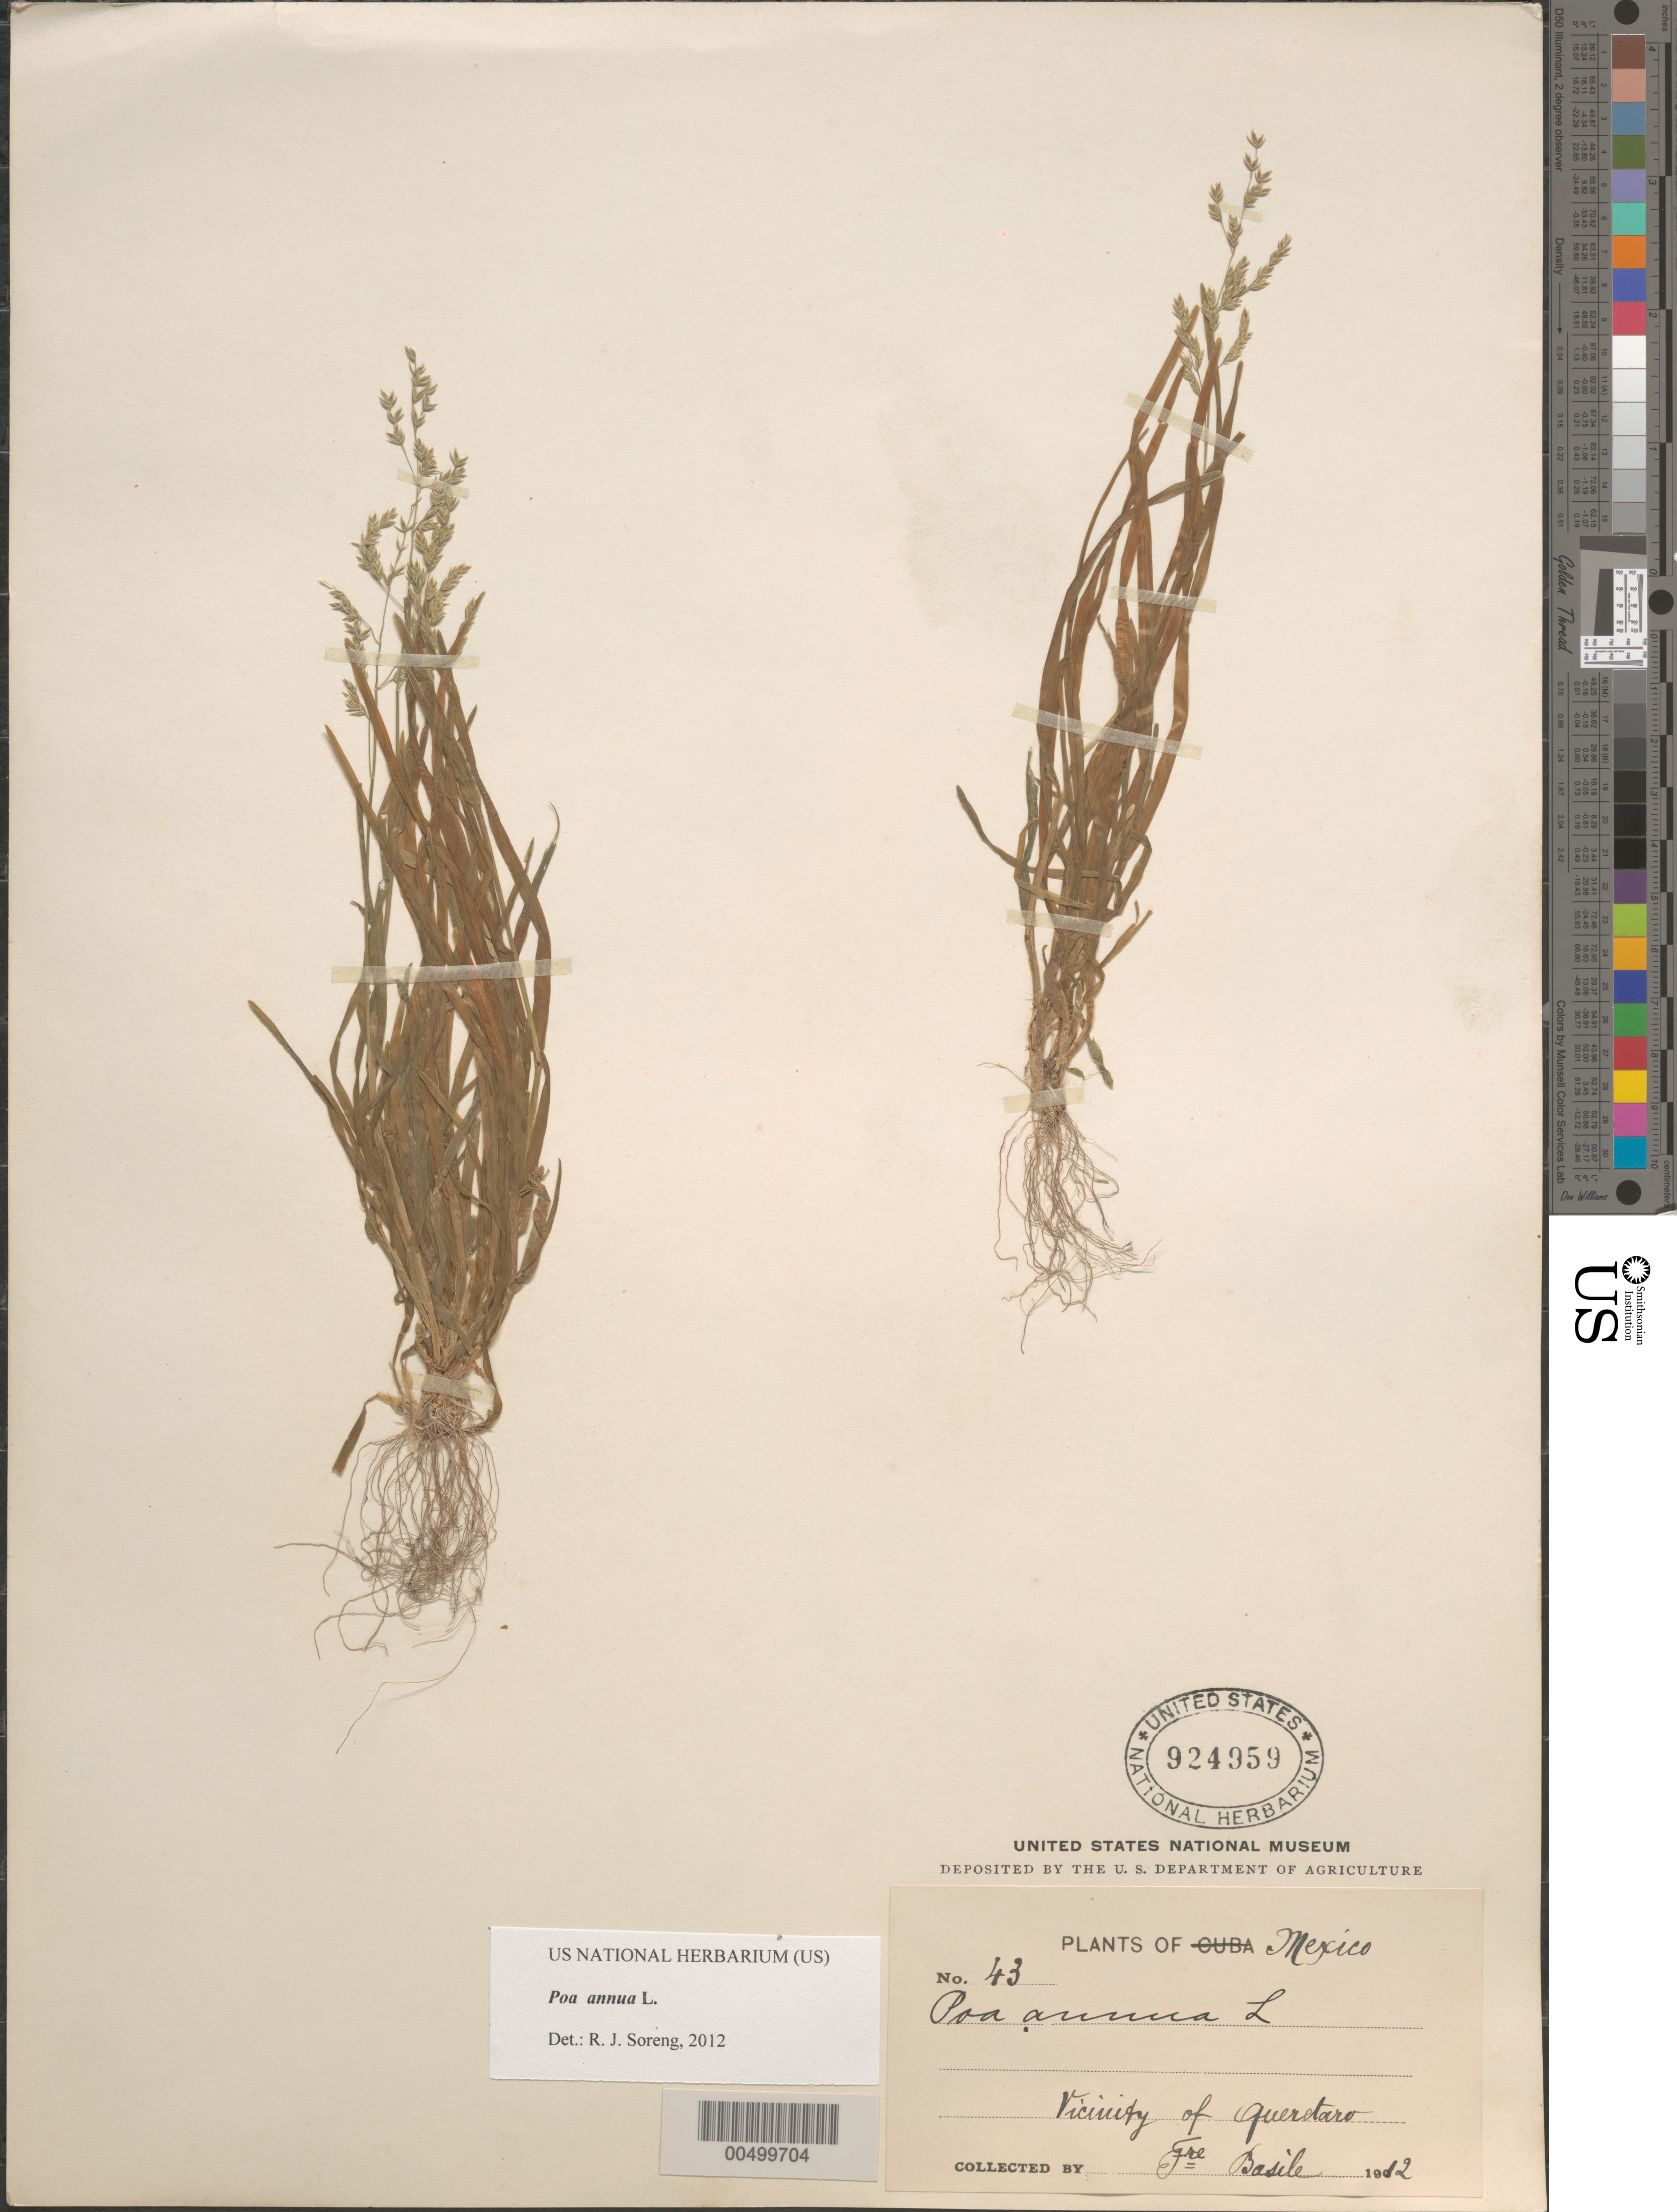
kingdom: Plantae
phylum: Tracheophyta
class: Liliopsida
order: Poales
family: Poaceae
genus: Poa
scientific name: Poa annua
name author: L.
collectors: Bro. Basile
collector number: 43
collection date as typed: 1912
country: Mexico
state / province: Querétaro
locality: Vicinity of Querétaro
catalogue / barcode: US 924959